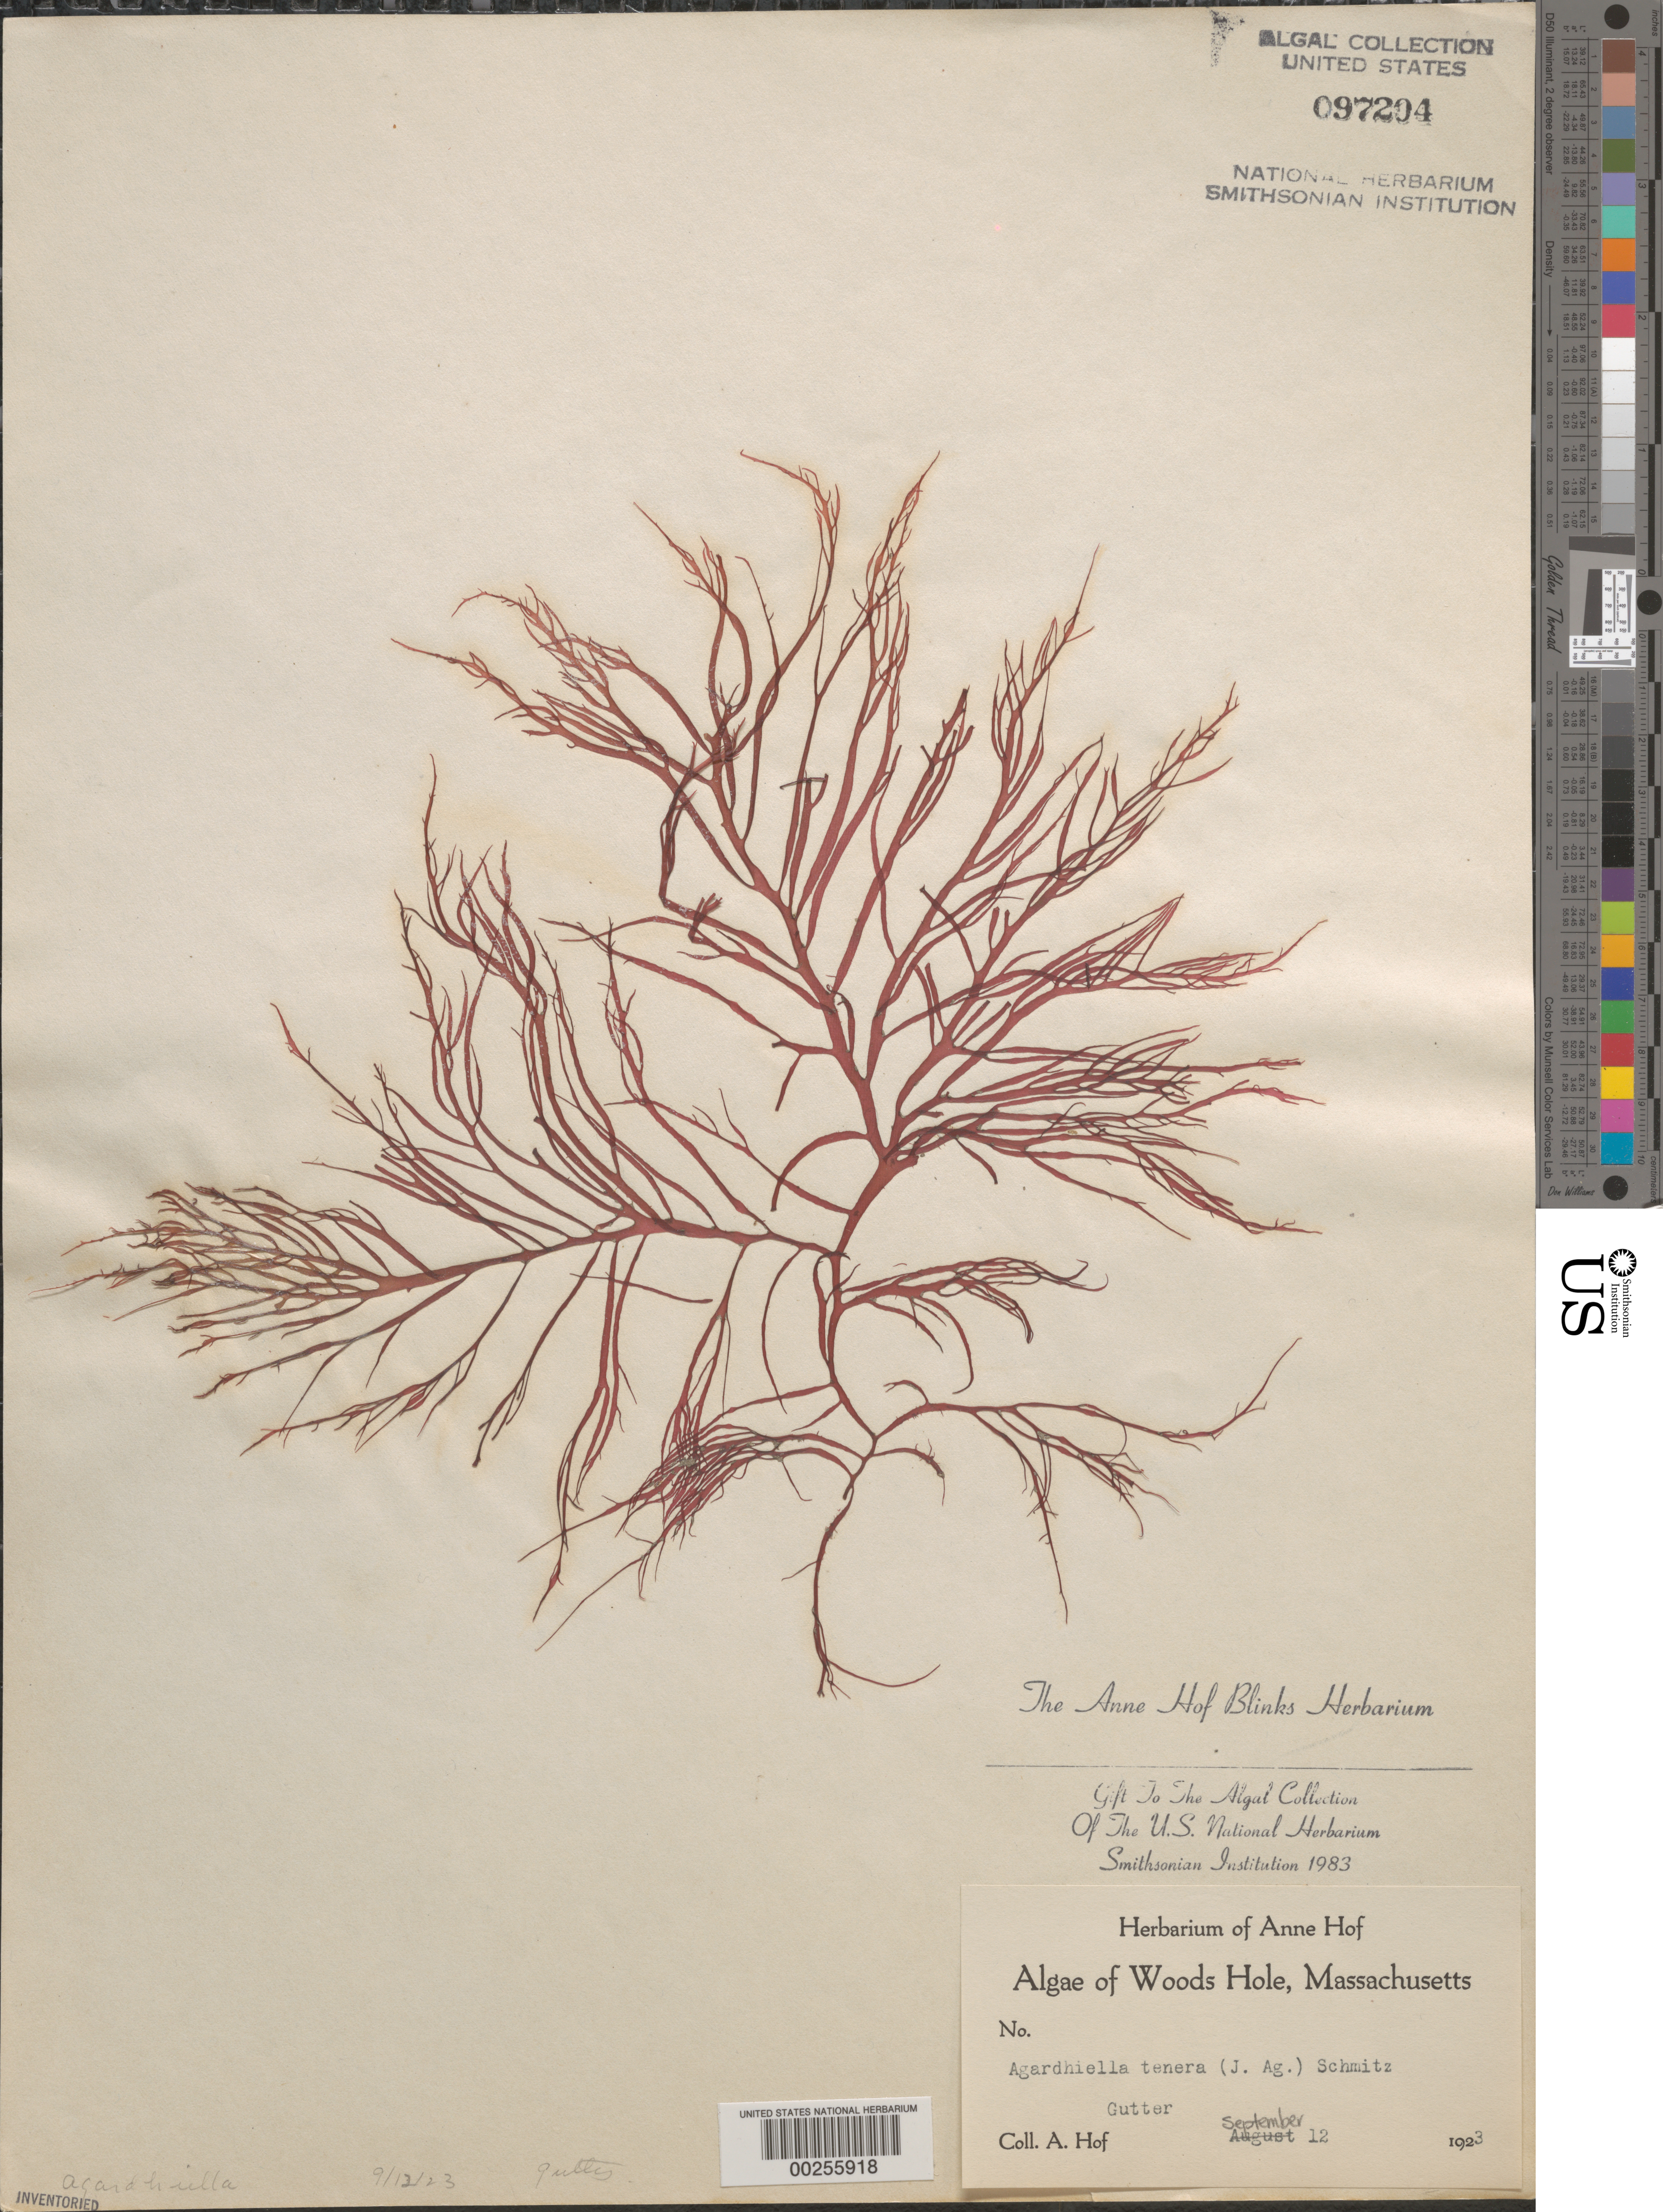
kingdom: Plantae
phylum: Rhodophyta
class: Florideophyceae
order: Gigartinales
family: Solieriaceae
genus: Agardhiella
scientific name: Agardhiella tenera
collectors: A. Blinks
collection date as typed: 12 Sep 1923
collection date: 1923-09-12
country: United States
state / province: Massachusetts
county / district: Barnstable County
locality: Woods Hole, Gutter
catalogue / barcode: US 97204